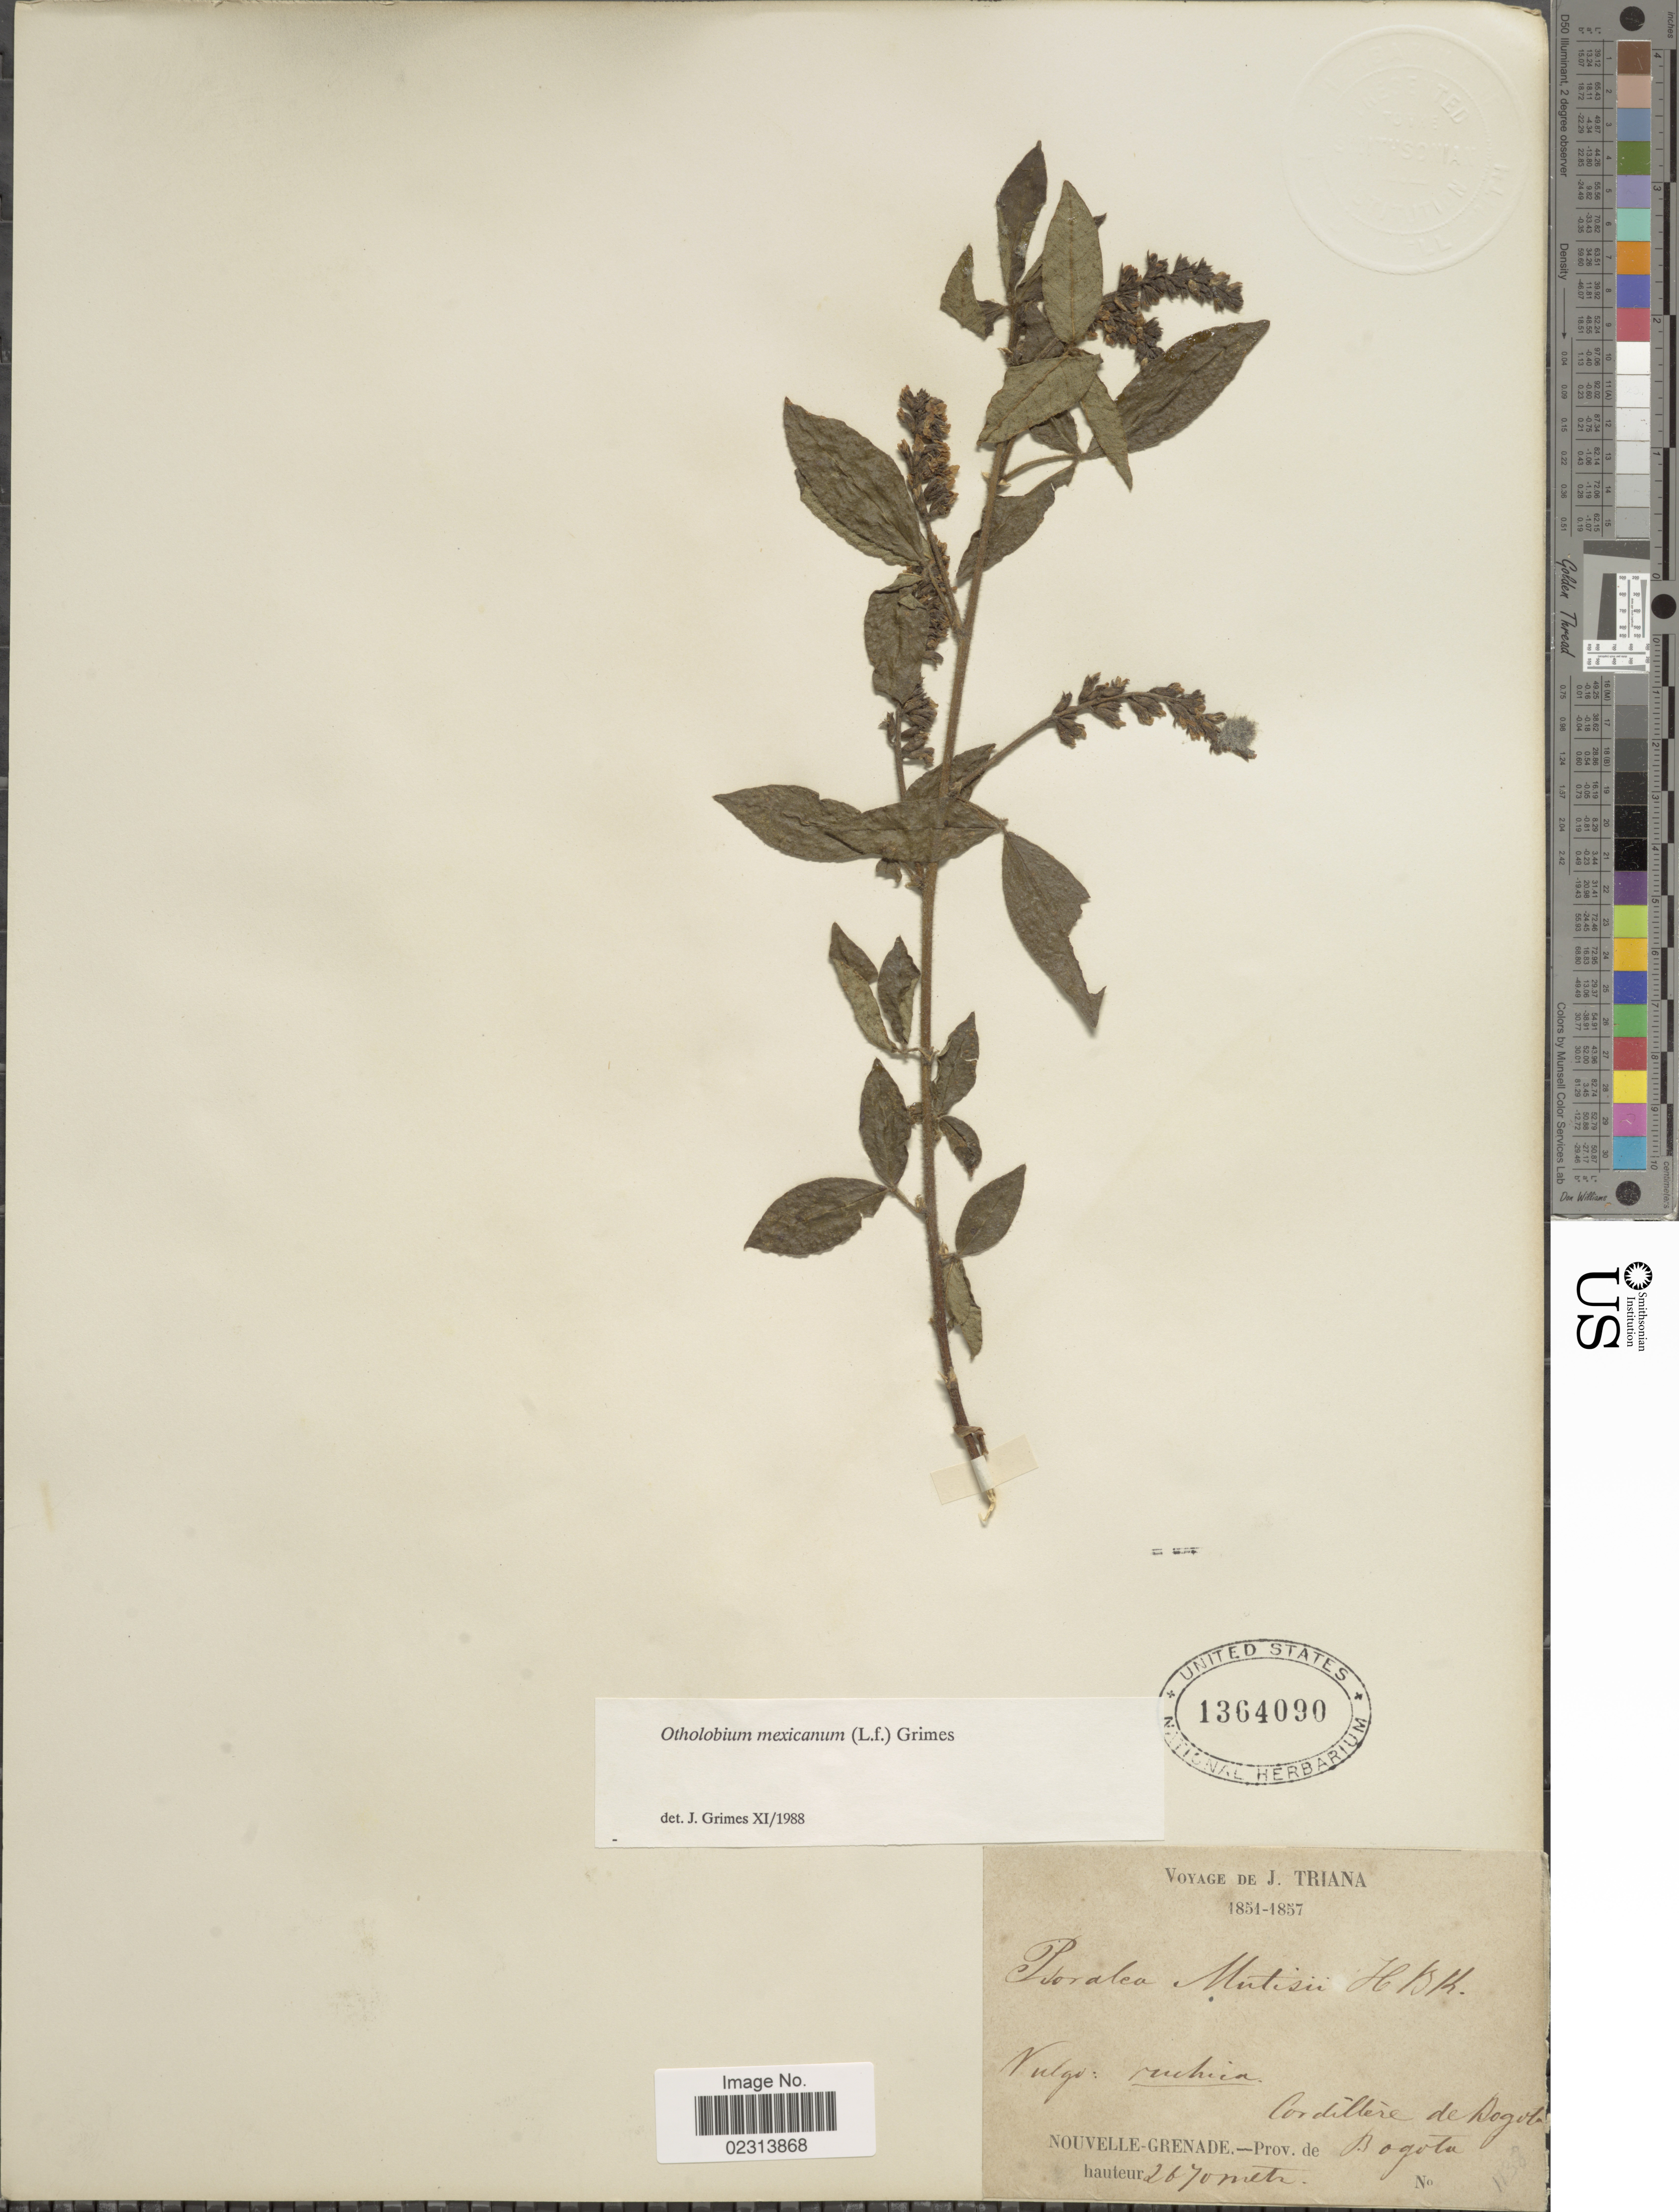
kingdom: Plantae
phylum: Tracheophyta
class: Magnoliopsida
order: Fabales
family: Fabaceae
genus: Otholobium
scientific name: Otholobium mexicanum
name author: (L. f.) J.W. Grimes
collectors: J. Triana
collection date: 1851/1857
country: Colombia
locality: Nouvelle-Grenade, Prov. de Bogota, Cordilleta de Bogota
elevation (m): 2670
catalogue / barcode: US 1364090